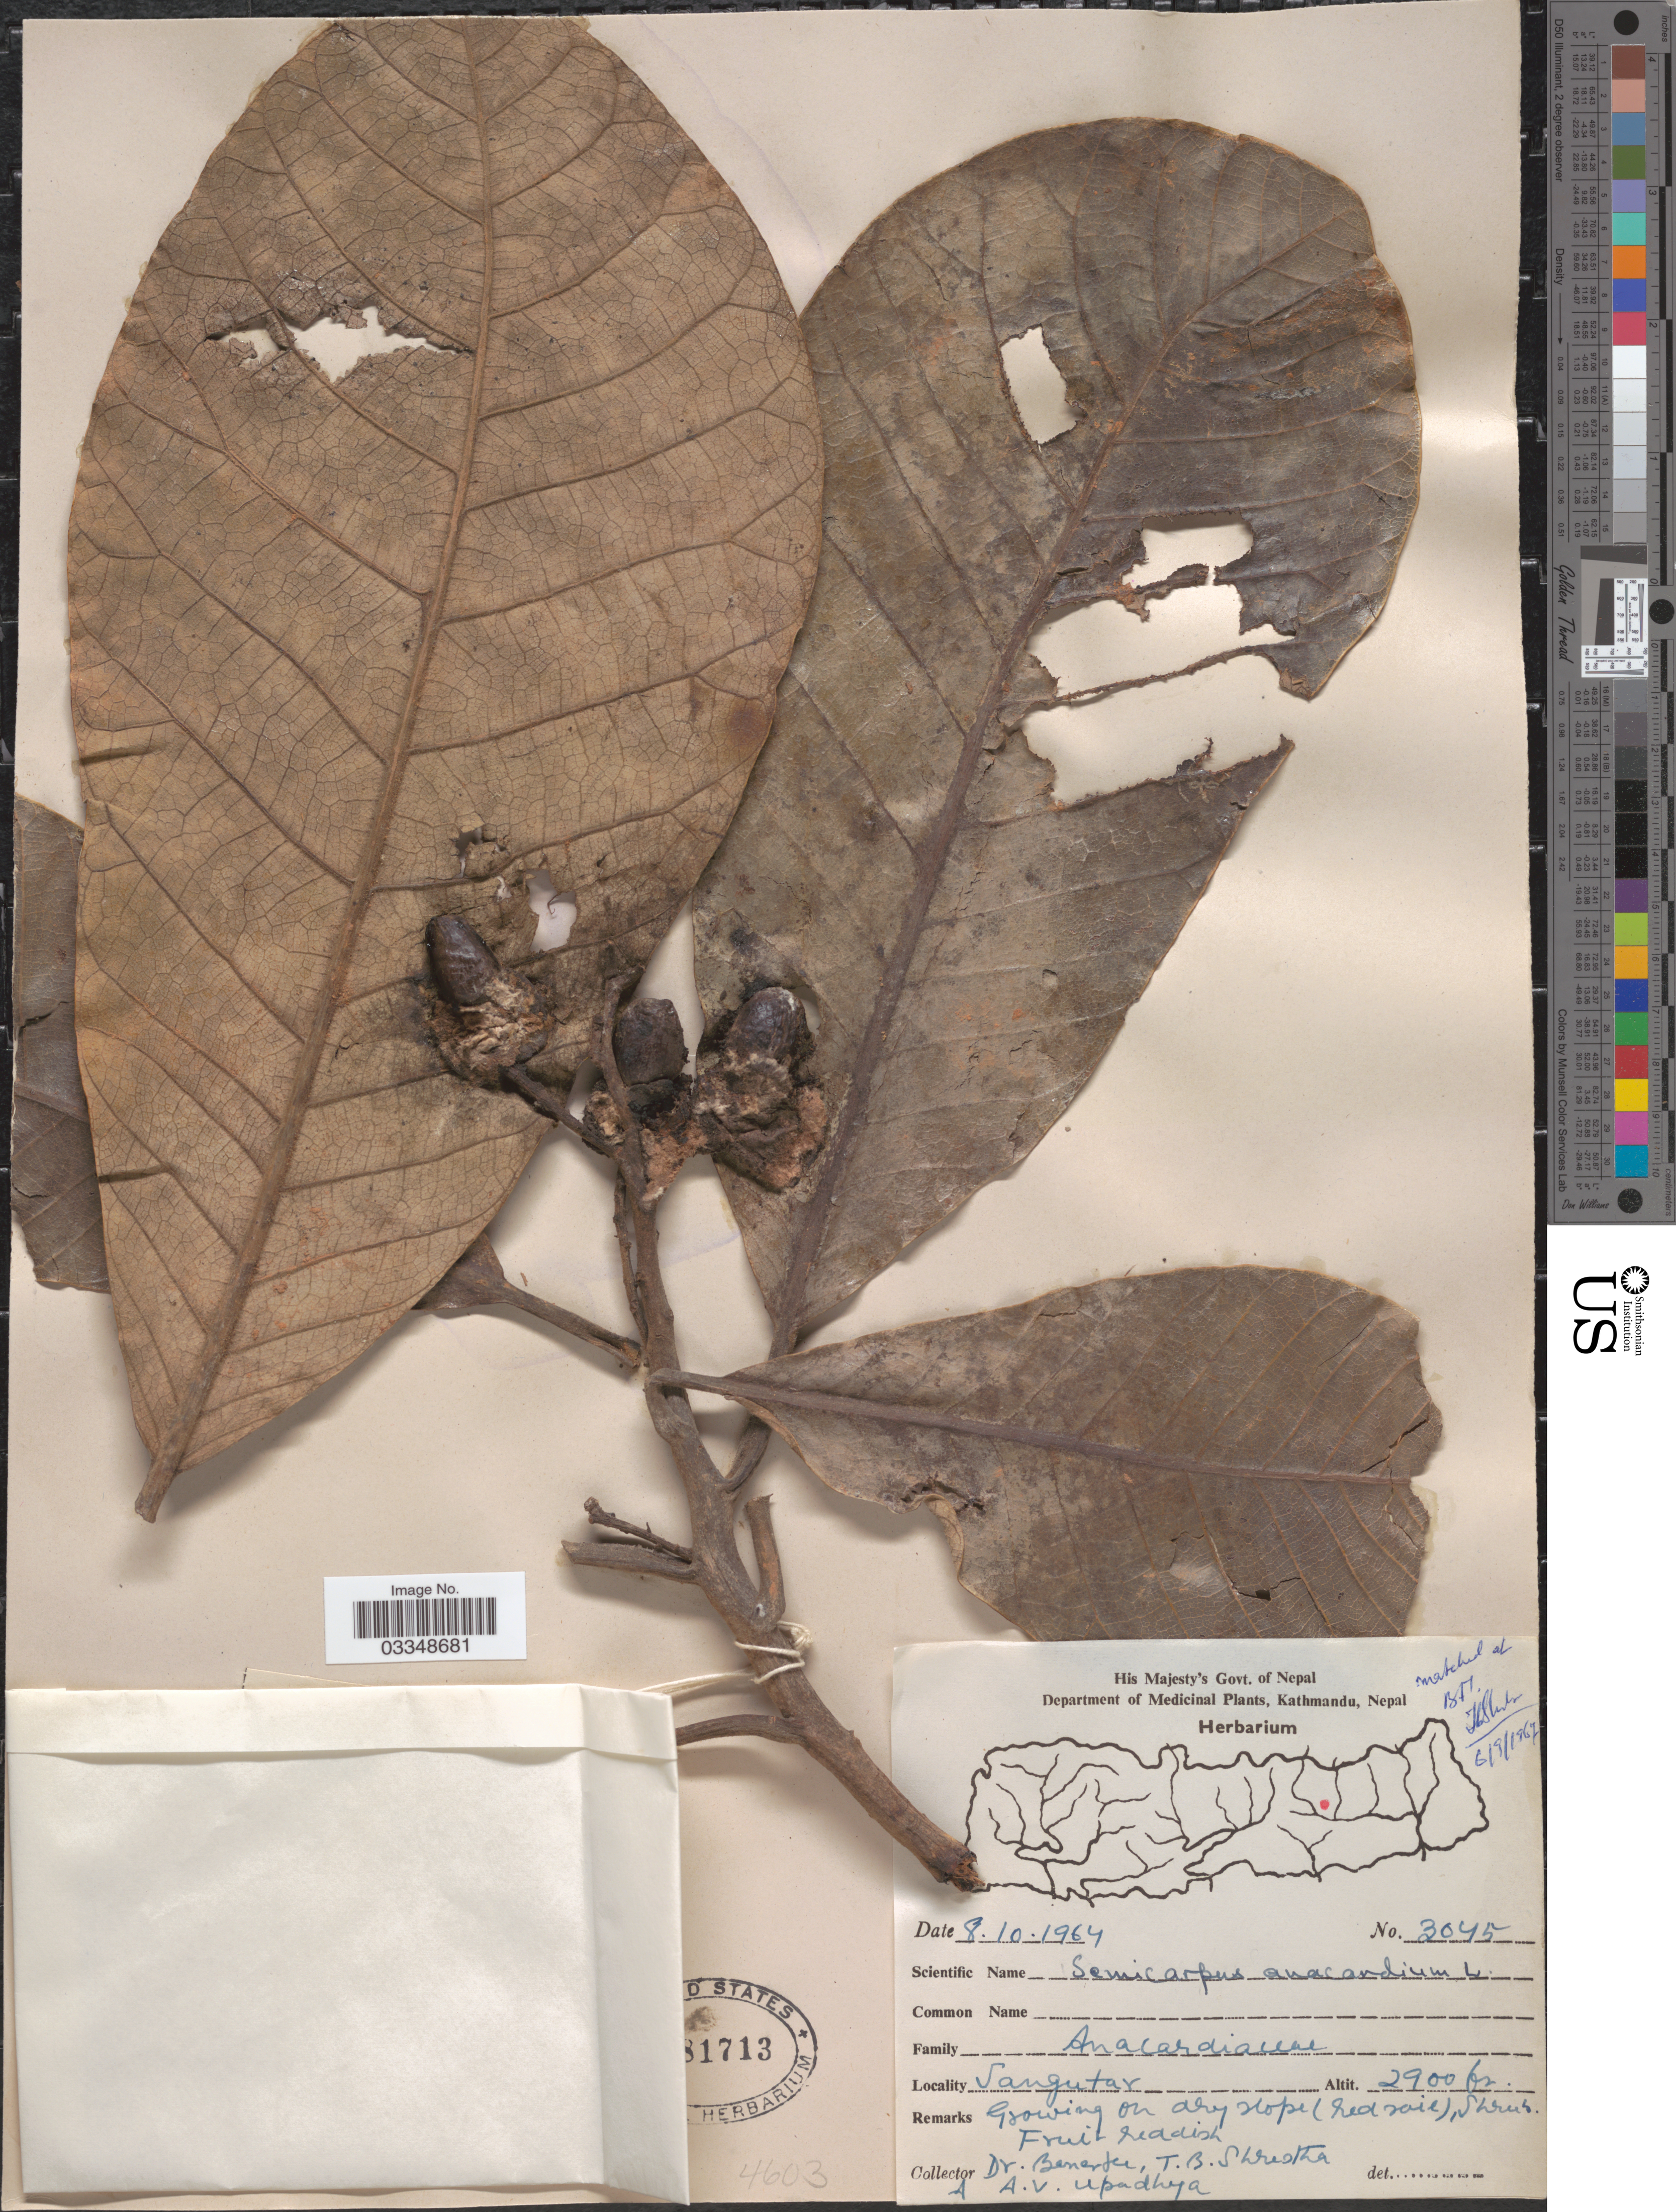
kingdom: Plantae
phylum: Tracheophyta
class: Magnoliopsida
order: Sapindales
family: Anacardiaceae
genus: Semecarpus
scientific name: Semecarpus anacardium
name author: L. f.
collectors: -. Banerjee, T. B. Shrestha & A. Upadhya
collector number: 3045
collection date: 1964-10-08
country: Nepal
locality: Sangutar.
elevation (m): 884